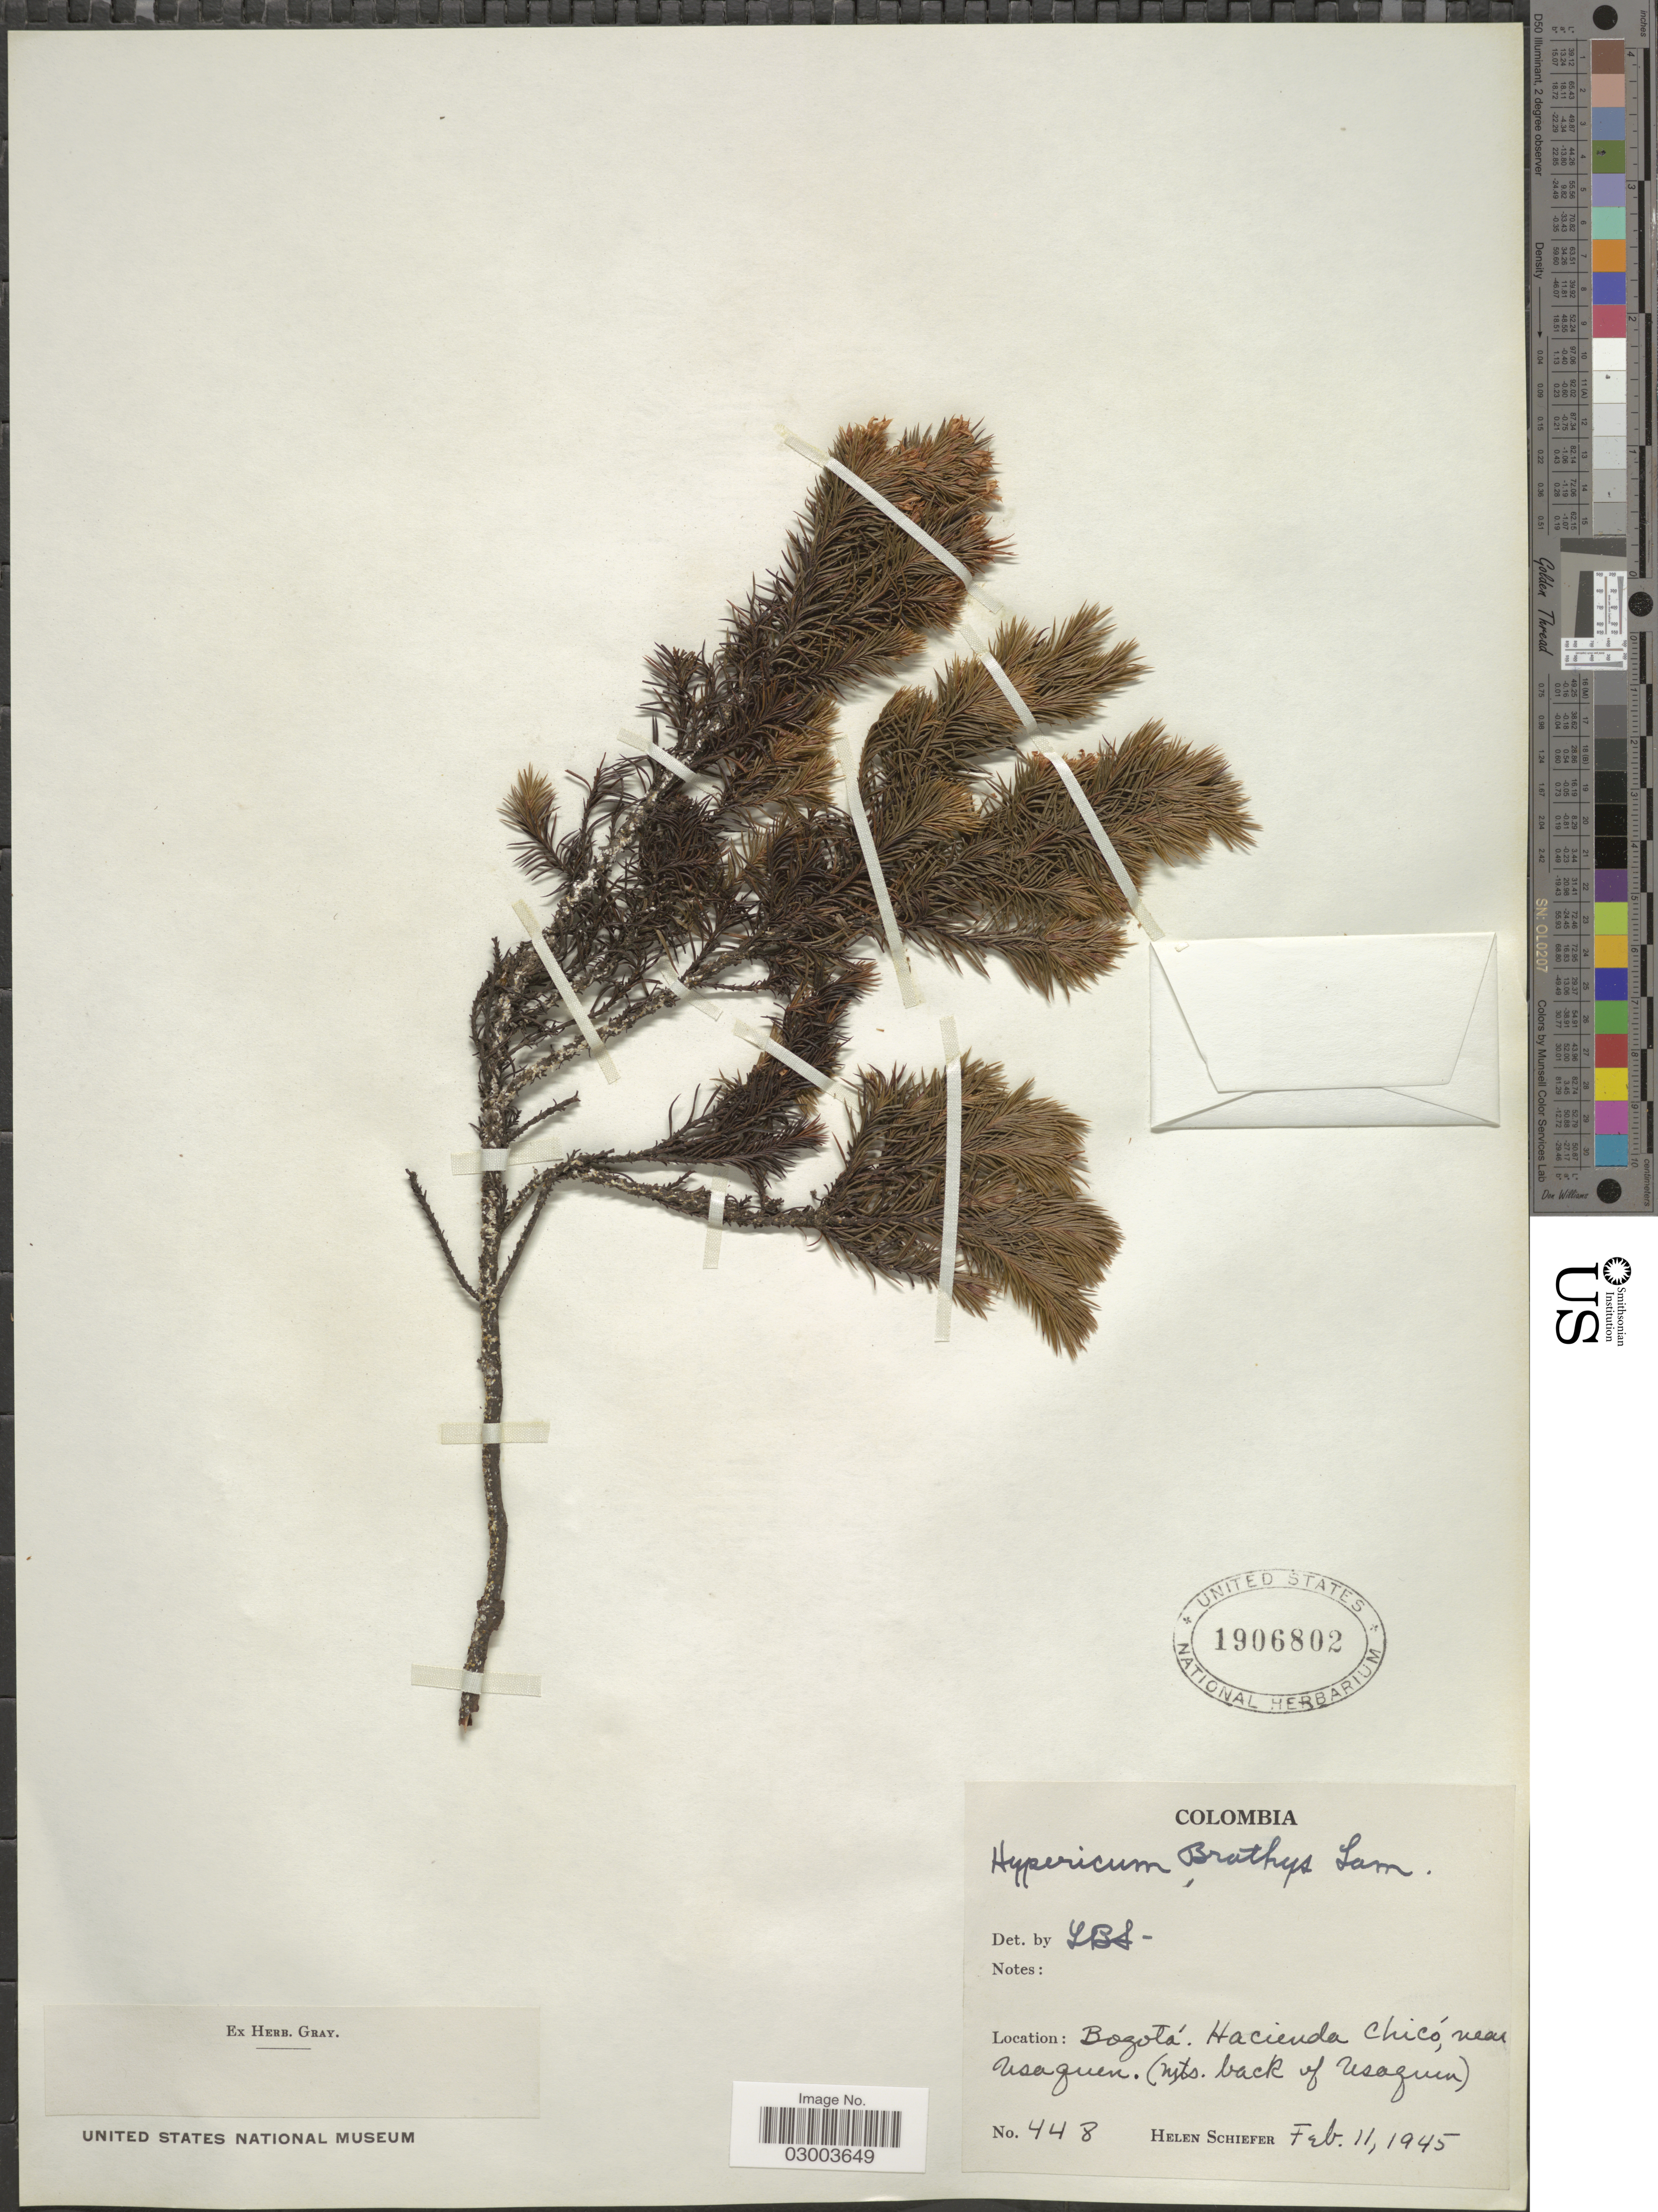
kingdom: Plantae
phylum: Tracheophyta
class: Magnoliopsida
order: Malpighiales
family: Hypericaceae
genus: Hypericum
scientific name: Hypericum juniperinum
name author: Kunth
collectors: H. Schiefer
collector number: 448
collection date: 1945-02-11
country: Colombia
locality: Bogotá. Hacienda chicó, near Usaquen. (mts. back of Usaquen).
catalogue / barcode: US 1906802